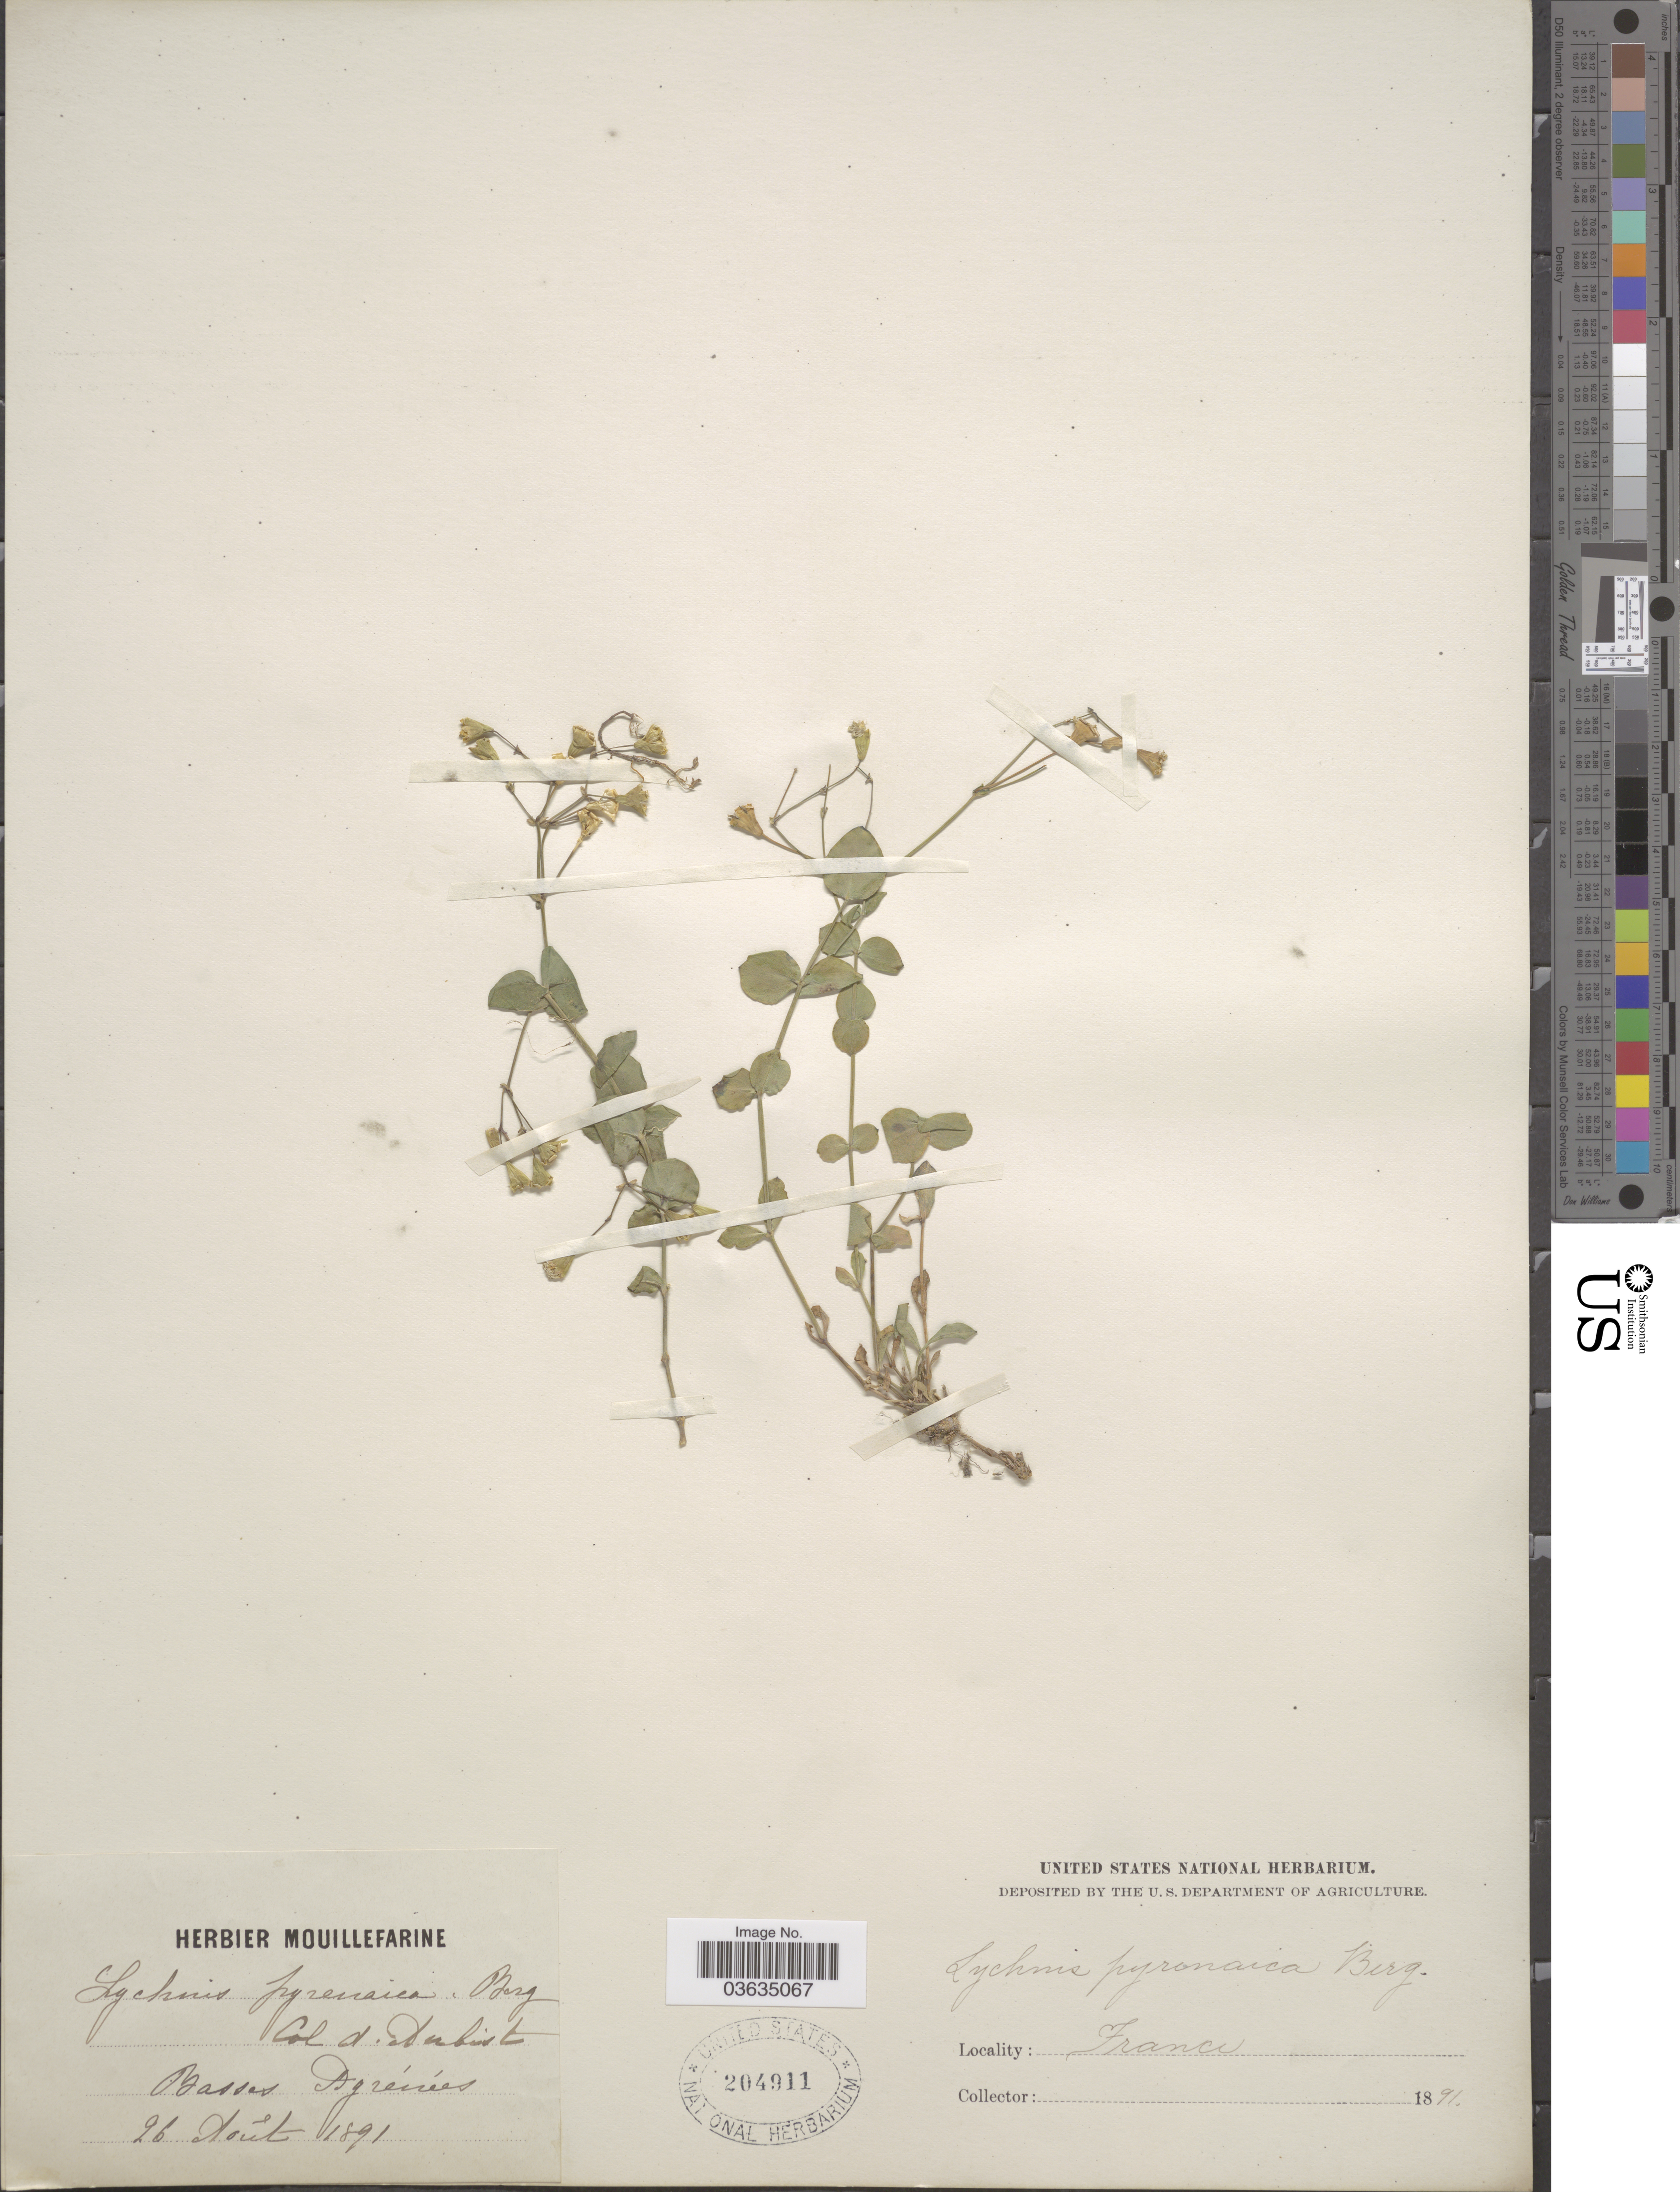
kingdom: Plantae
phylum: Tracheophyta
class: Magnoliopsida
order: Caryophyllales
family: Caryophyllaceae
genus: Petrocoptis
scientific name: Petrocoptis crassifolia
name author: Rouy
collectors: -. Dubois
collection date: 1891-08-26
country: France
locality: Basses Agrénées.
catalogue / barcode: US 204911